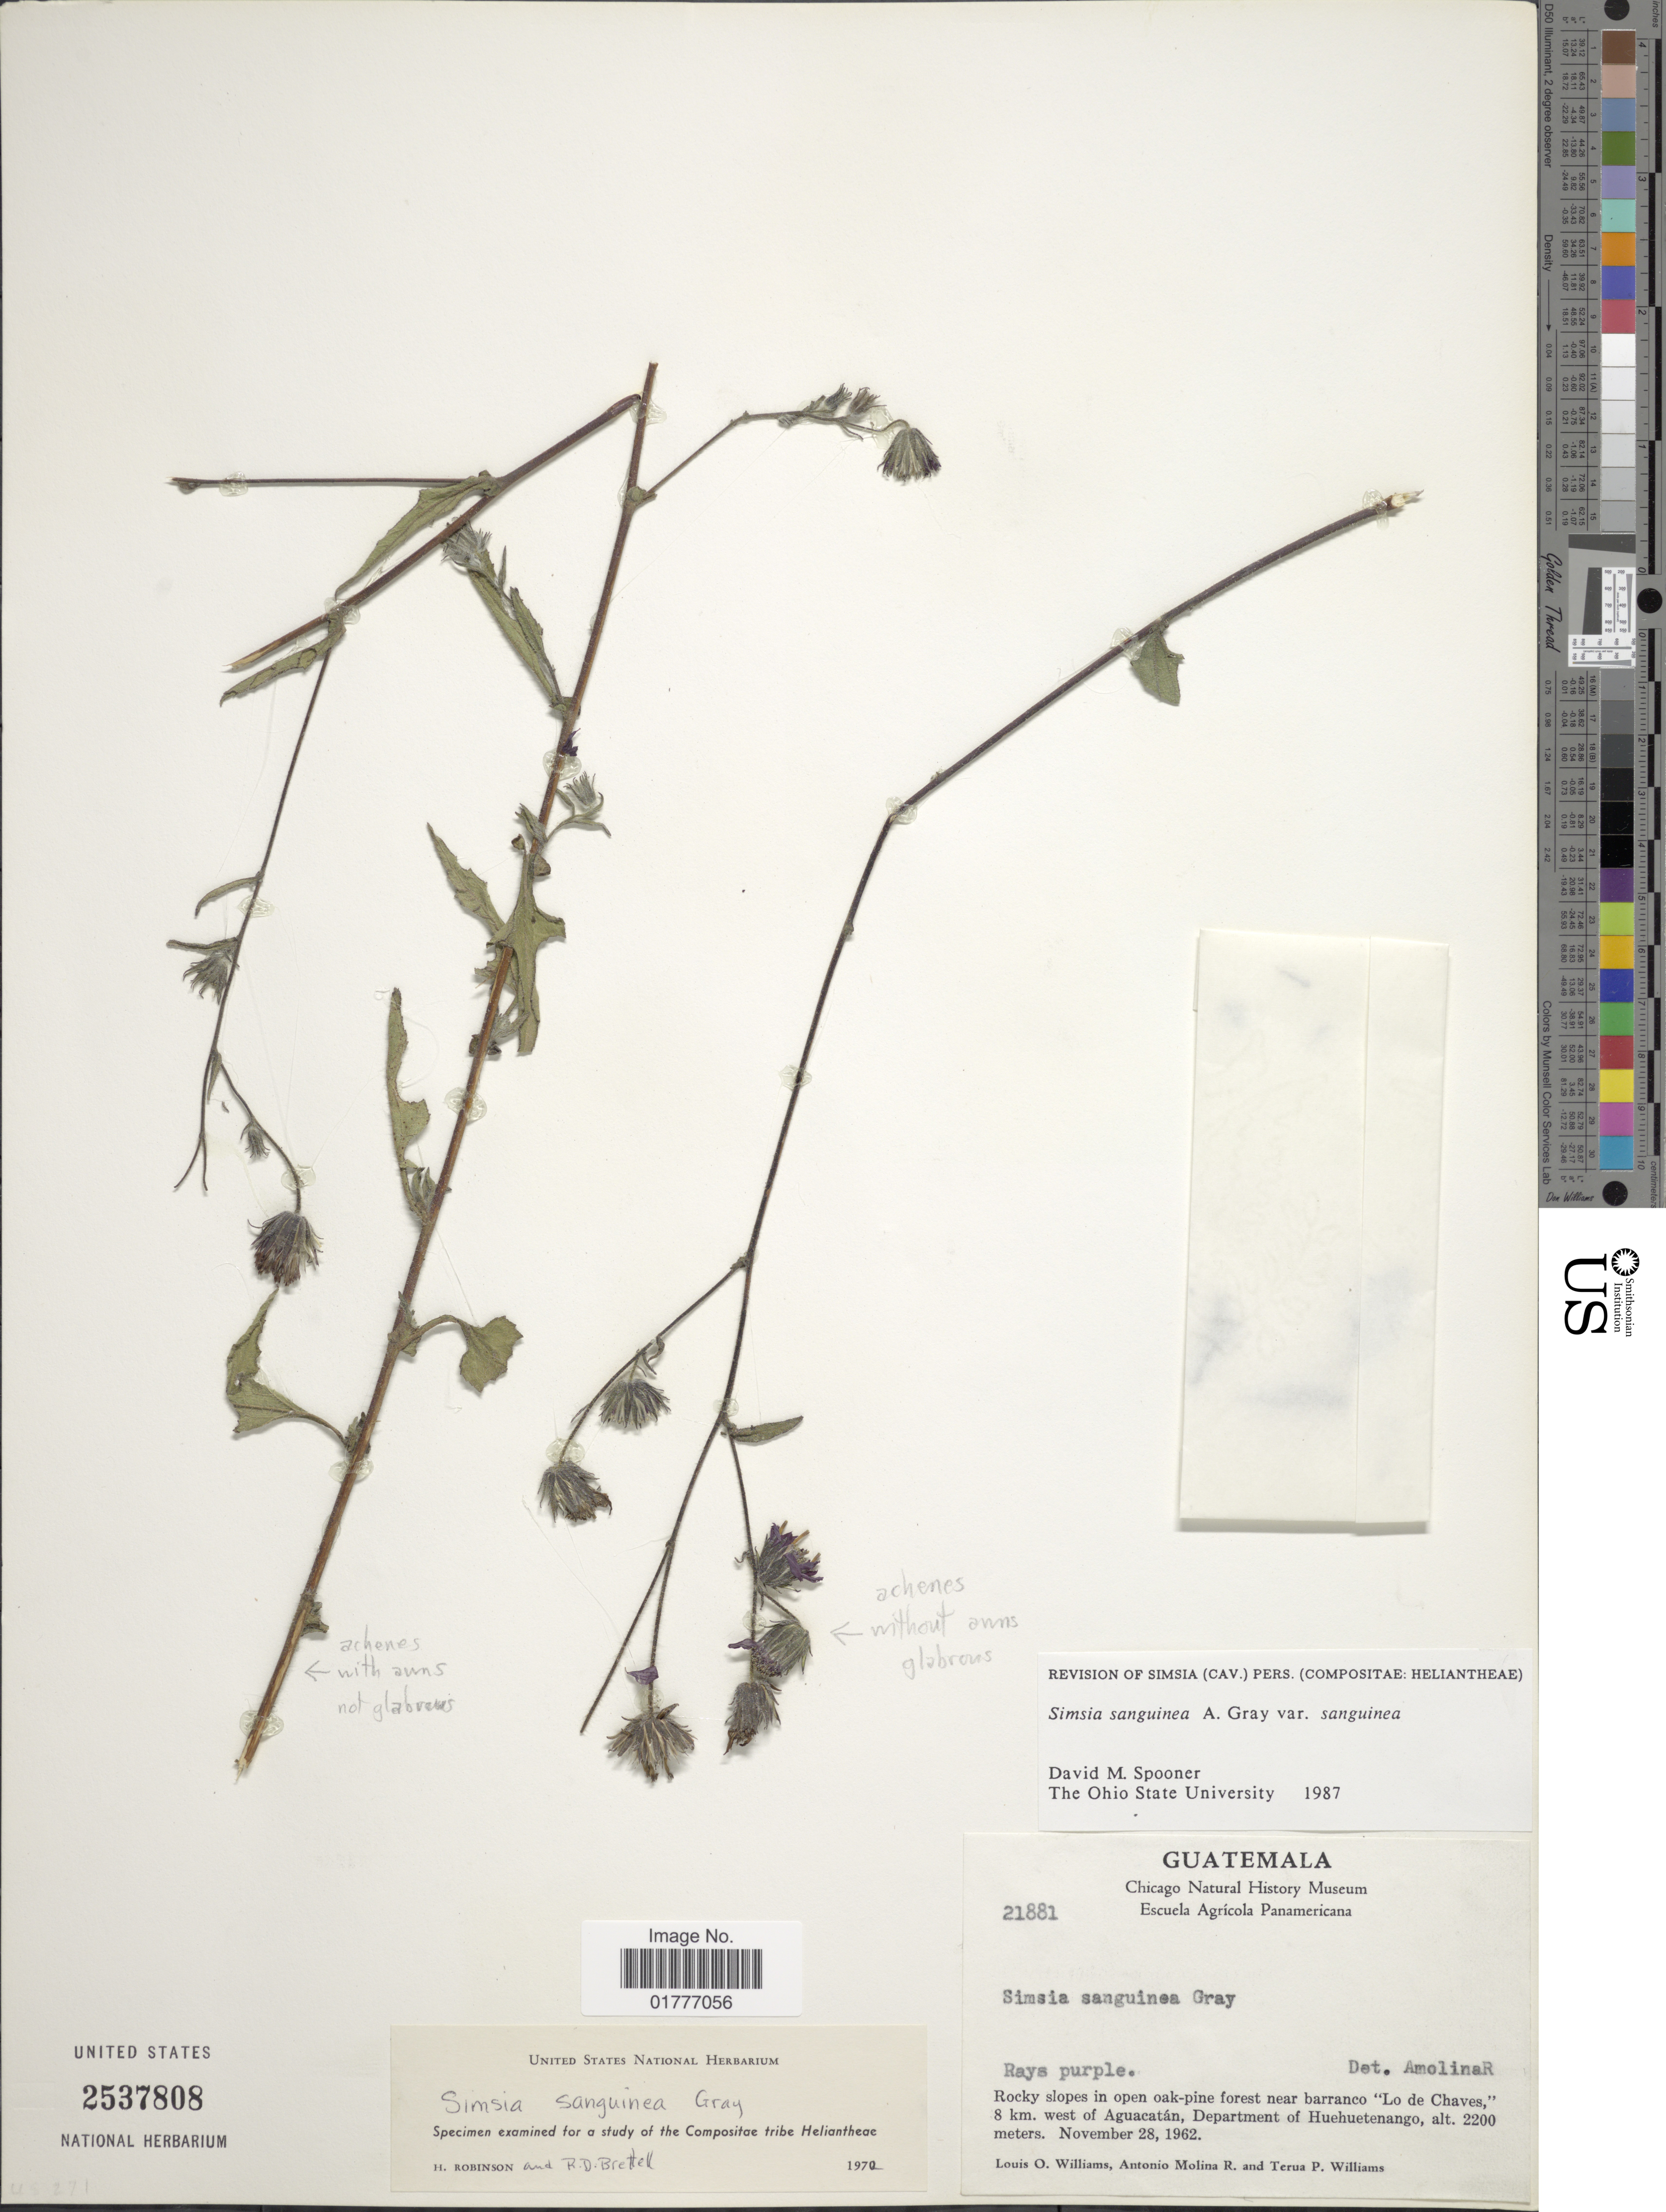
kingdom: Plantae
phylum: Tracheophyta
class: Magnoliopsida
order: Asterales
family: Asteraceae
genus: Simsia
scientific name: Simsia sanguinea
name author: A. Gray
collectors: L. O. Williams, A. Molina R. & T. P. Williams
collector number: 21881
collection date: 1962-11-28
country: Guatemala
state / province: Huehuetenango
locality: Near barranco "Lo de Chaves," 8 km. west of Aguacatán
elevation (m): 2200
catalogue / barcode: US 2537808